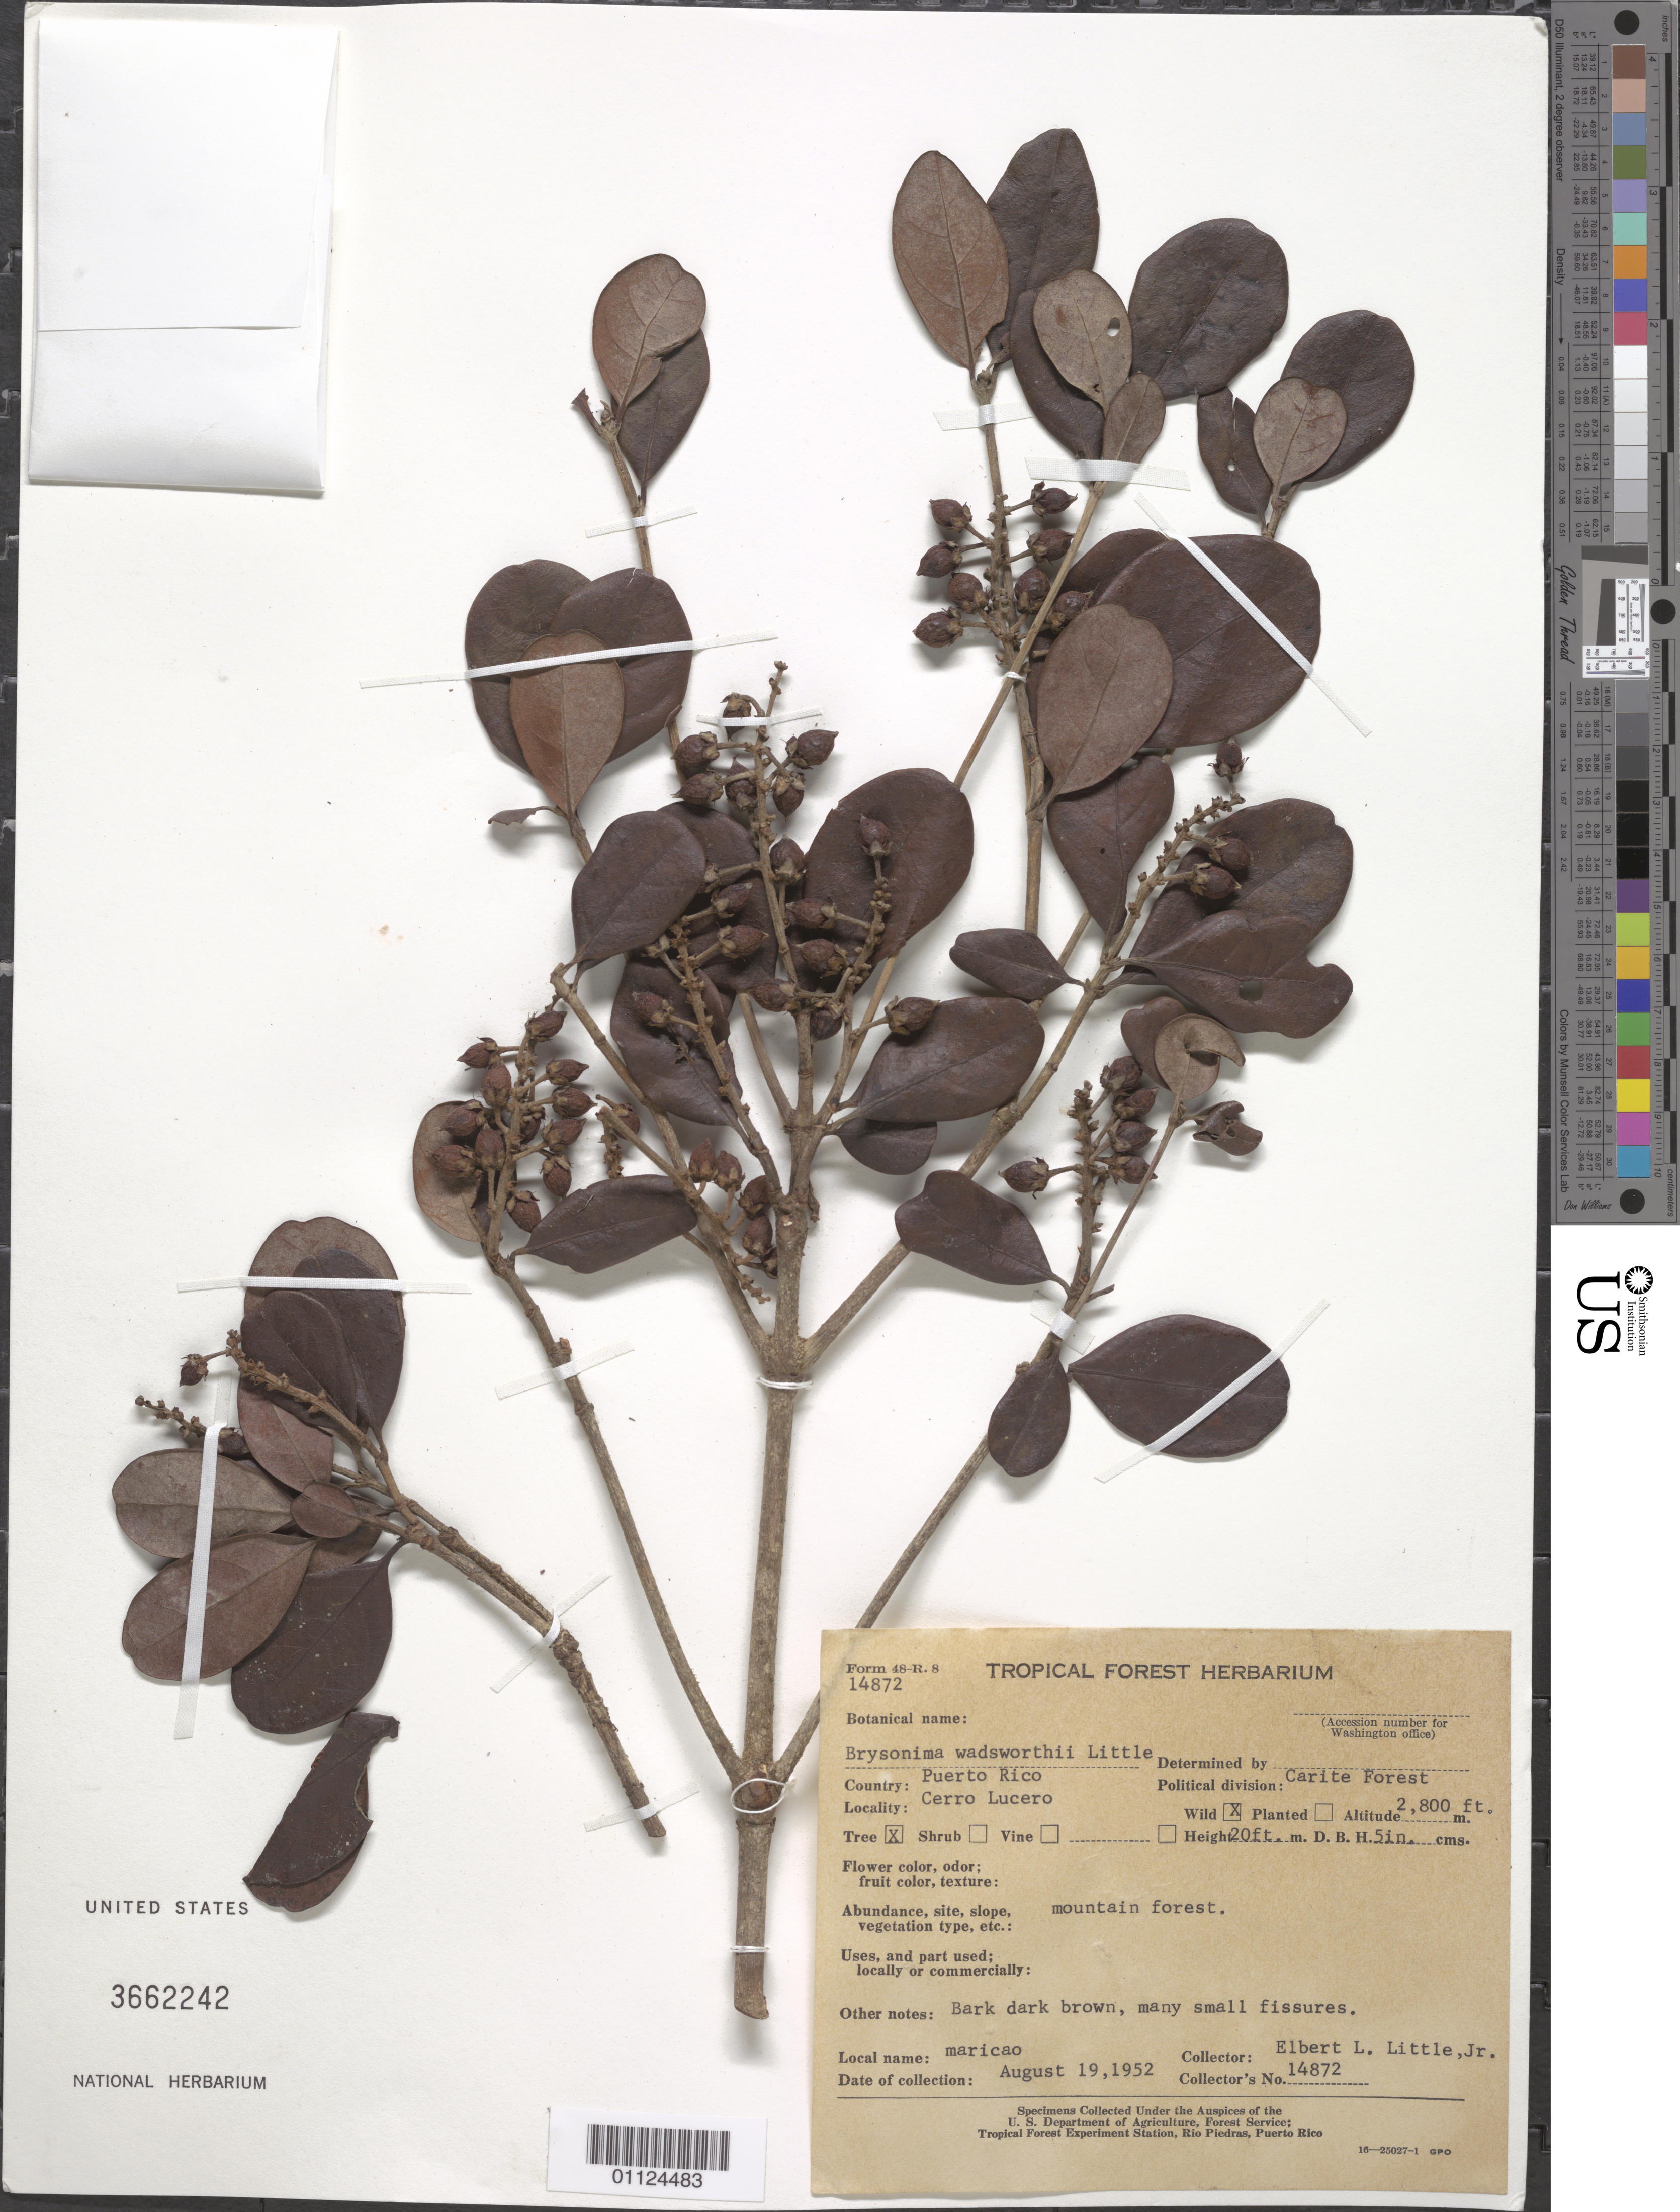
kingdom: Plantae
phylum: Tracheophyta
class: Magnoliopsida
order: Malpighiales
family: Malpighiaceae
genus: Byrsonima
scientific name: Byrsonima wadsworthii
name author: Little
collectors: E. L. Little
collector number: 14872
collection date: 1952-08-19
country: Puerto Rico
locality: Carite Forest, Cerro Lucero.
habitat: Mountain forest.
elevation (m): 853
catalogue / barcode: US 3662242